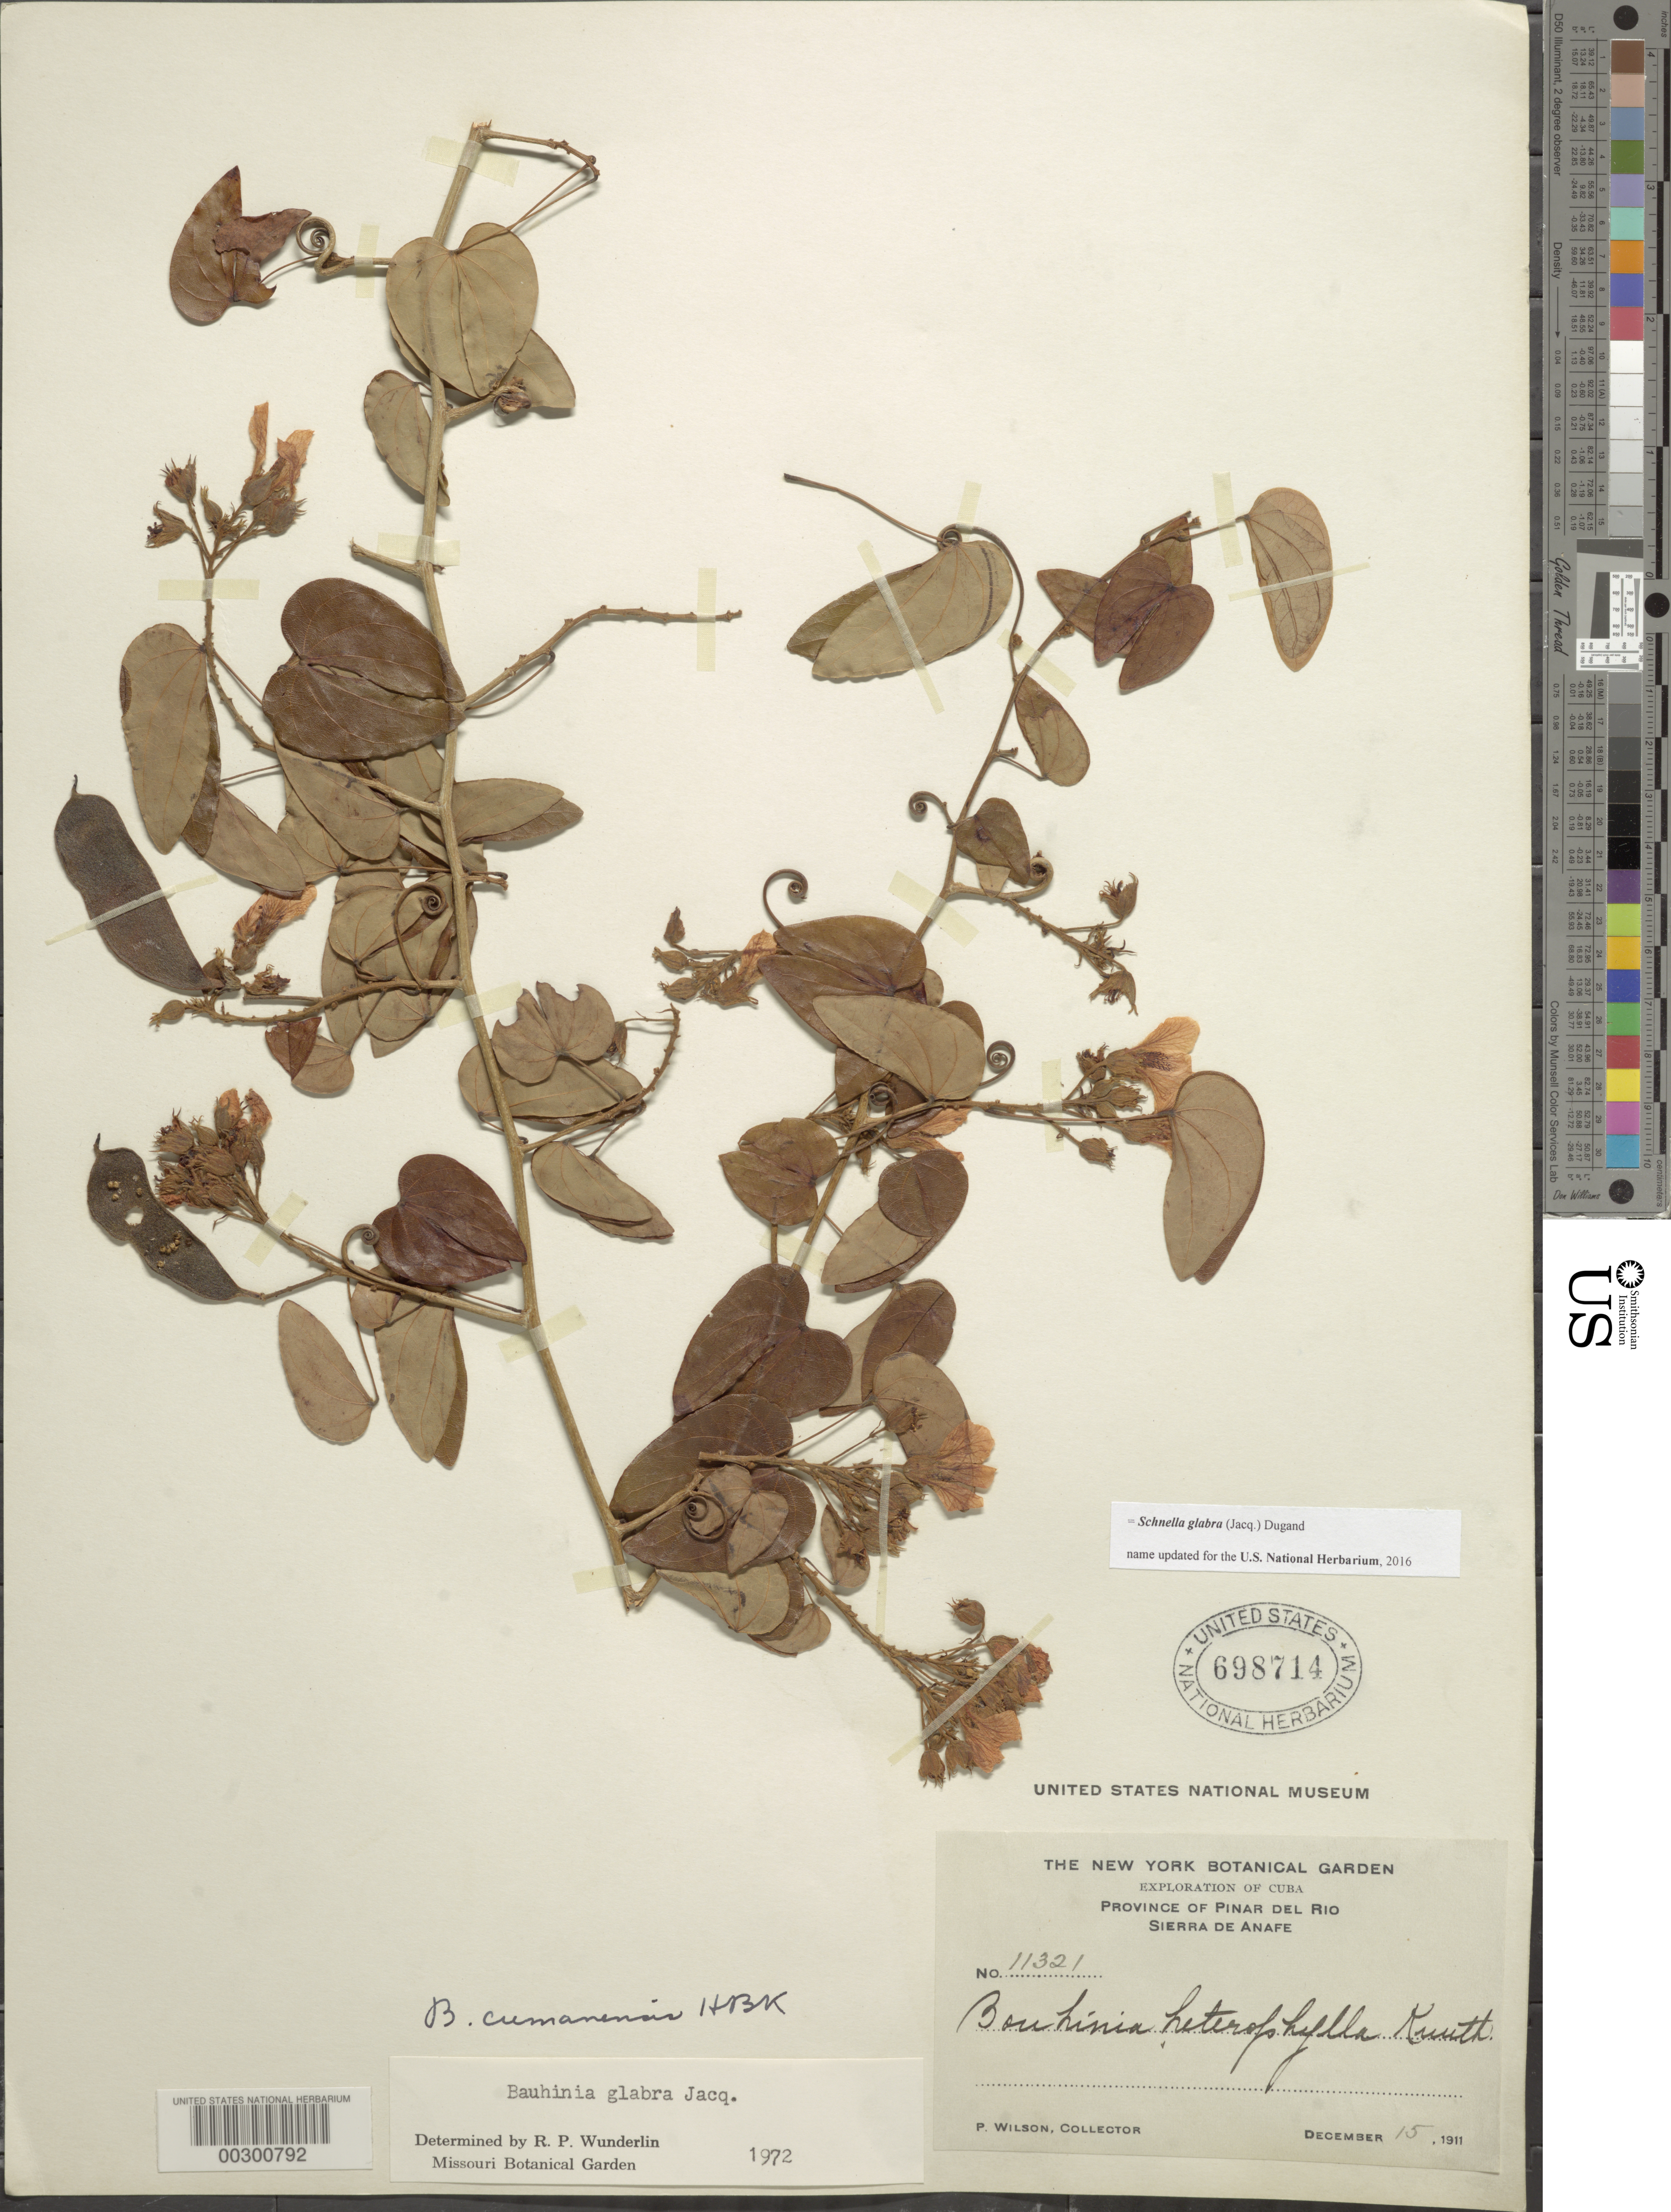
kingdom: Plantae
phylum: Tracheophyta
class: Magnoliopsida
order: Fabales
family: Fabaceae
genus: Schnella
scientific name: Schnella glabra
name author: (Jacq.) Dugand G.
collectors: P. Wilson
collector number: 11321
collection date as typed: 15 Dec 1911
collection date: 1911-12-15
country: Cuba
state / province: Pinar del Río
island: Greater Antilles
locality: Sierra de anafe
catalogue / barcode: US 698714